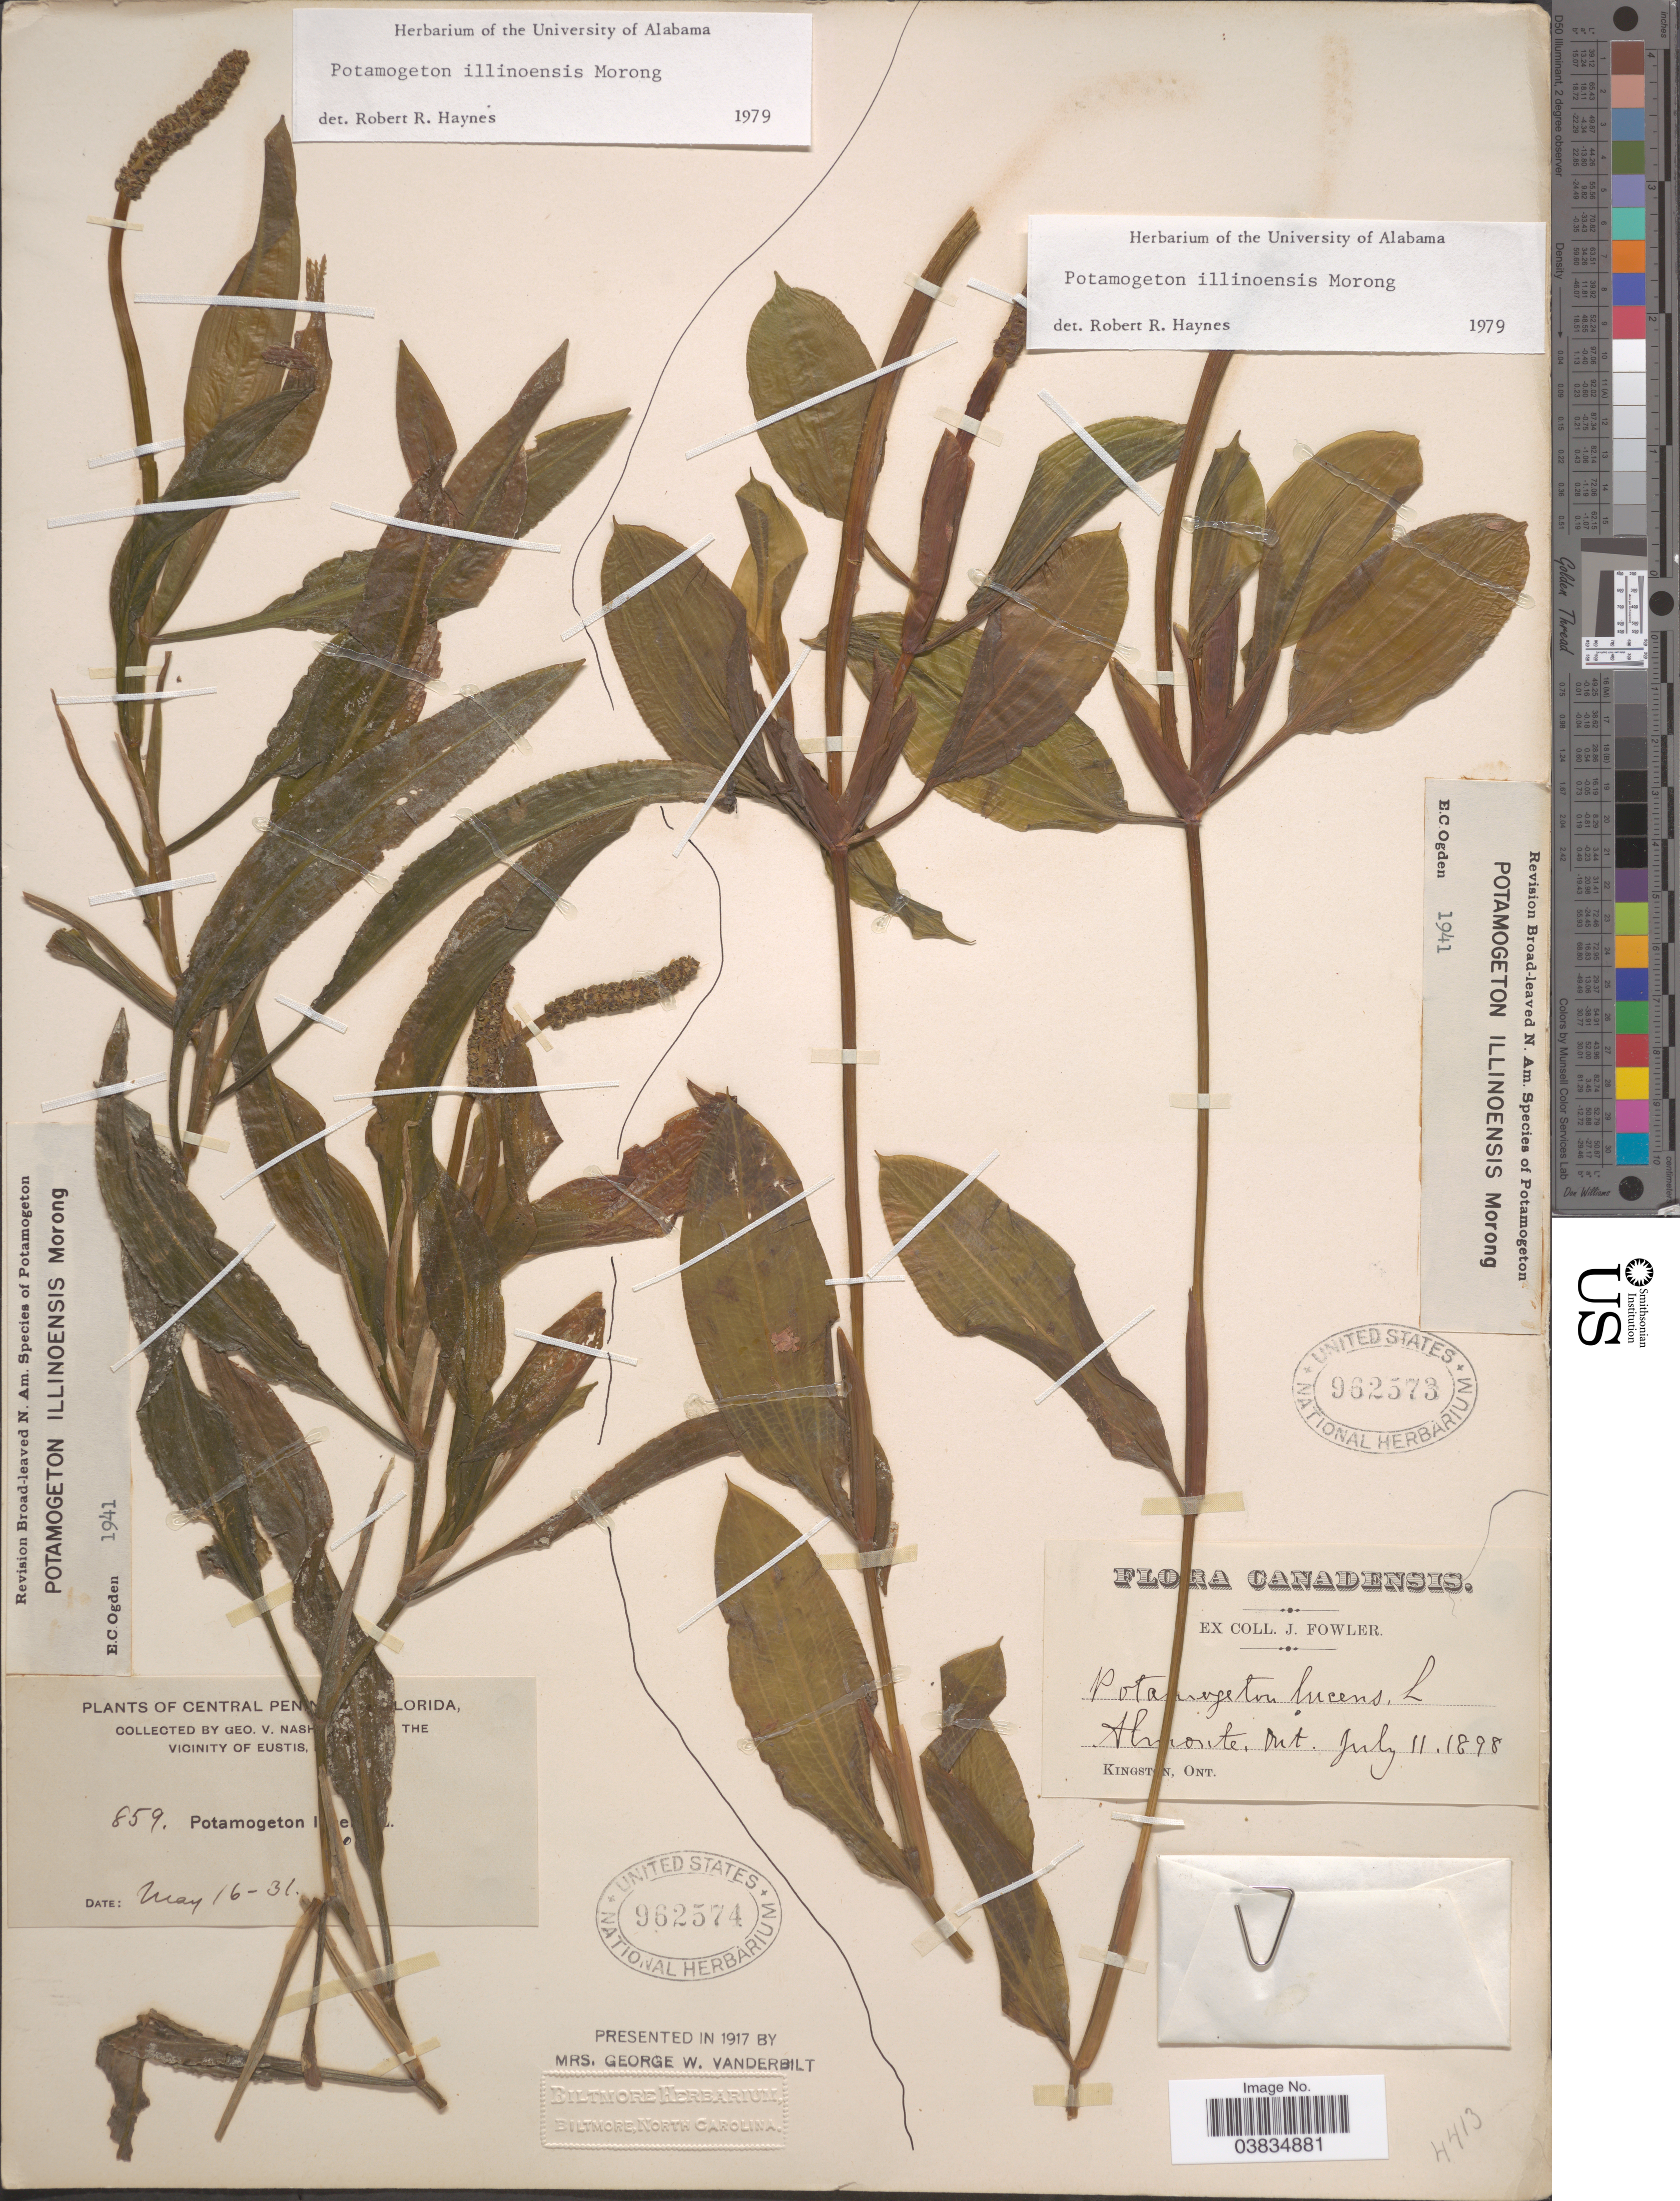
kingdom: Plantae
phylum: Tracheophyta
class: Liliopsida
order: Alismatales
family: Potamogetonaceae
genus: Potamogeton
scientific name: Potamogeton illinoensis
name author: Morong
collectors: J. Fowler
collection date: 1898-07-11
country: Canada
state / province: Ontario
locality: Almonte. Mt. Kingston.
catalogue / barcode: US 962573-2